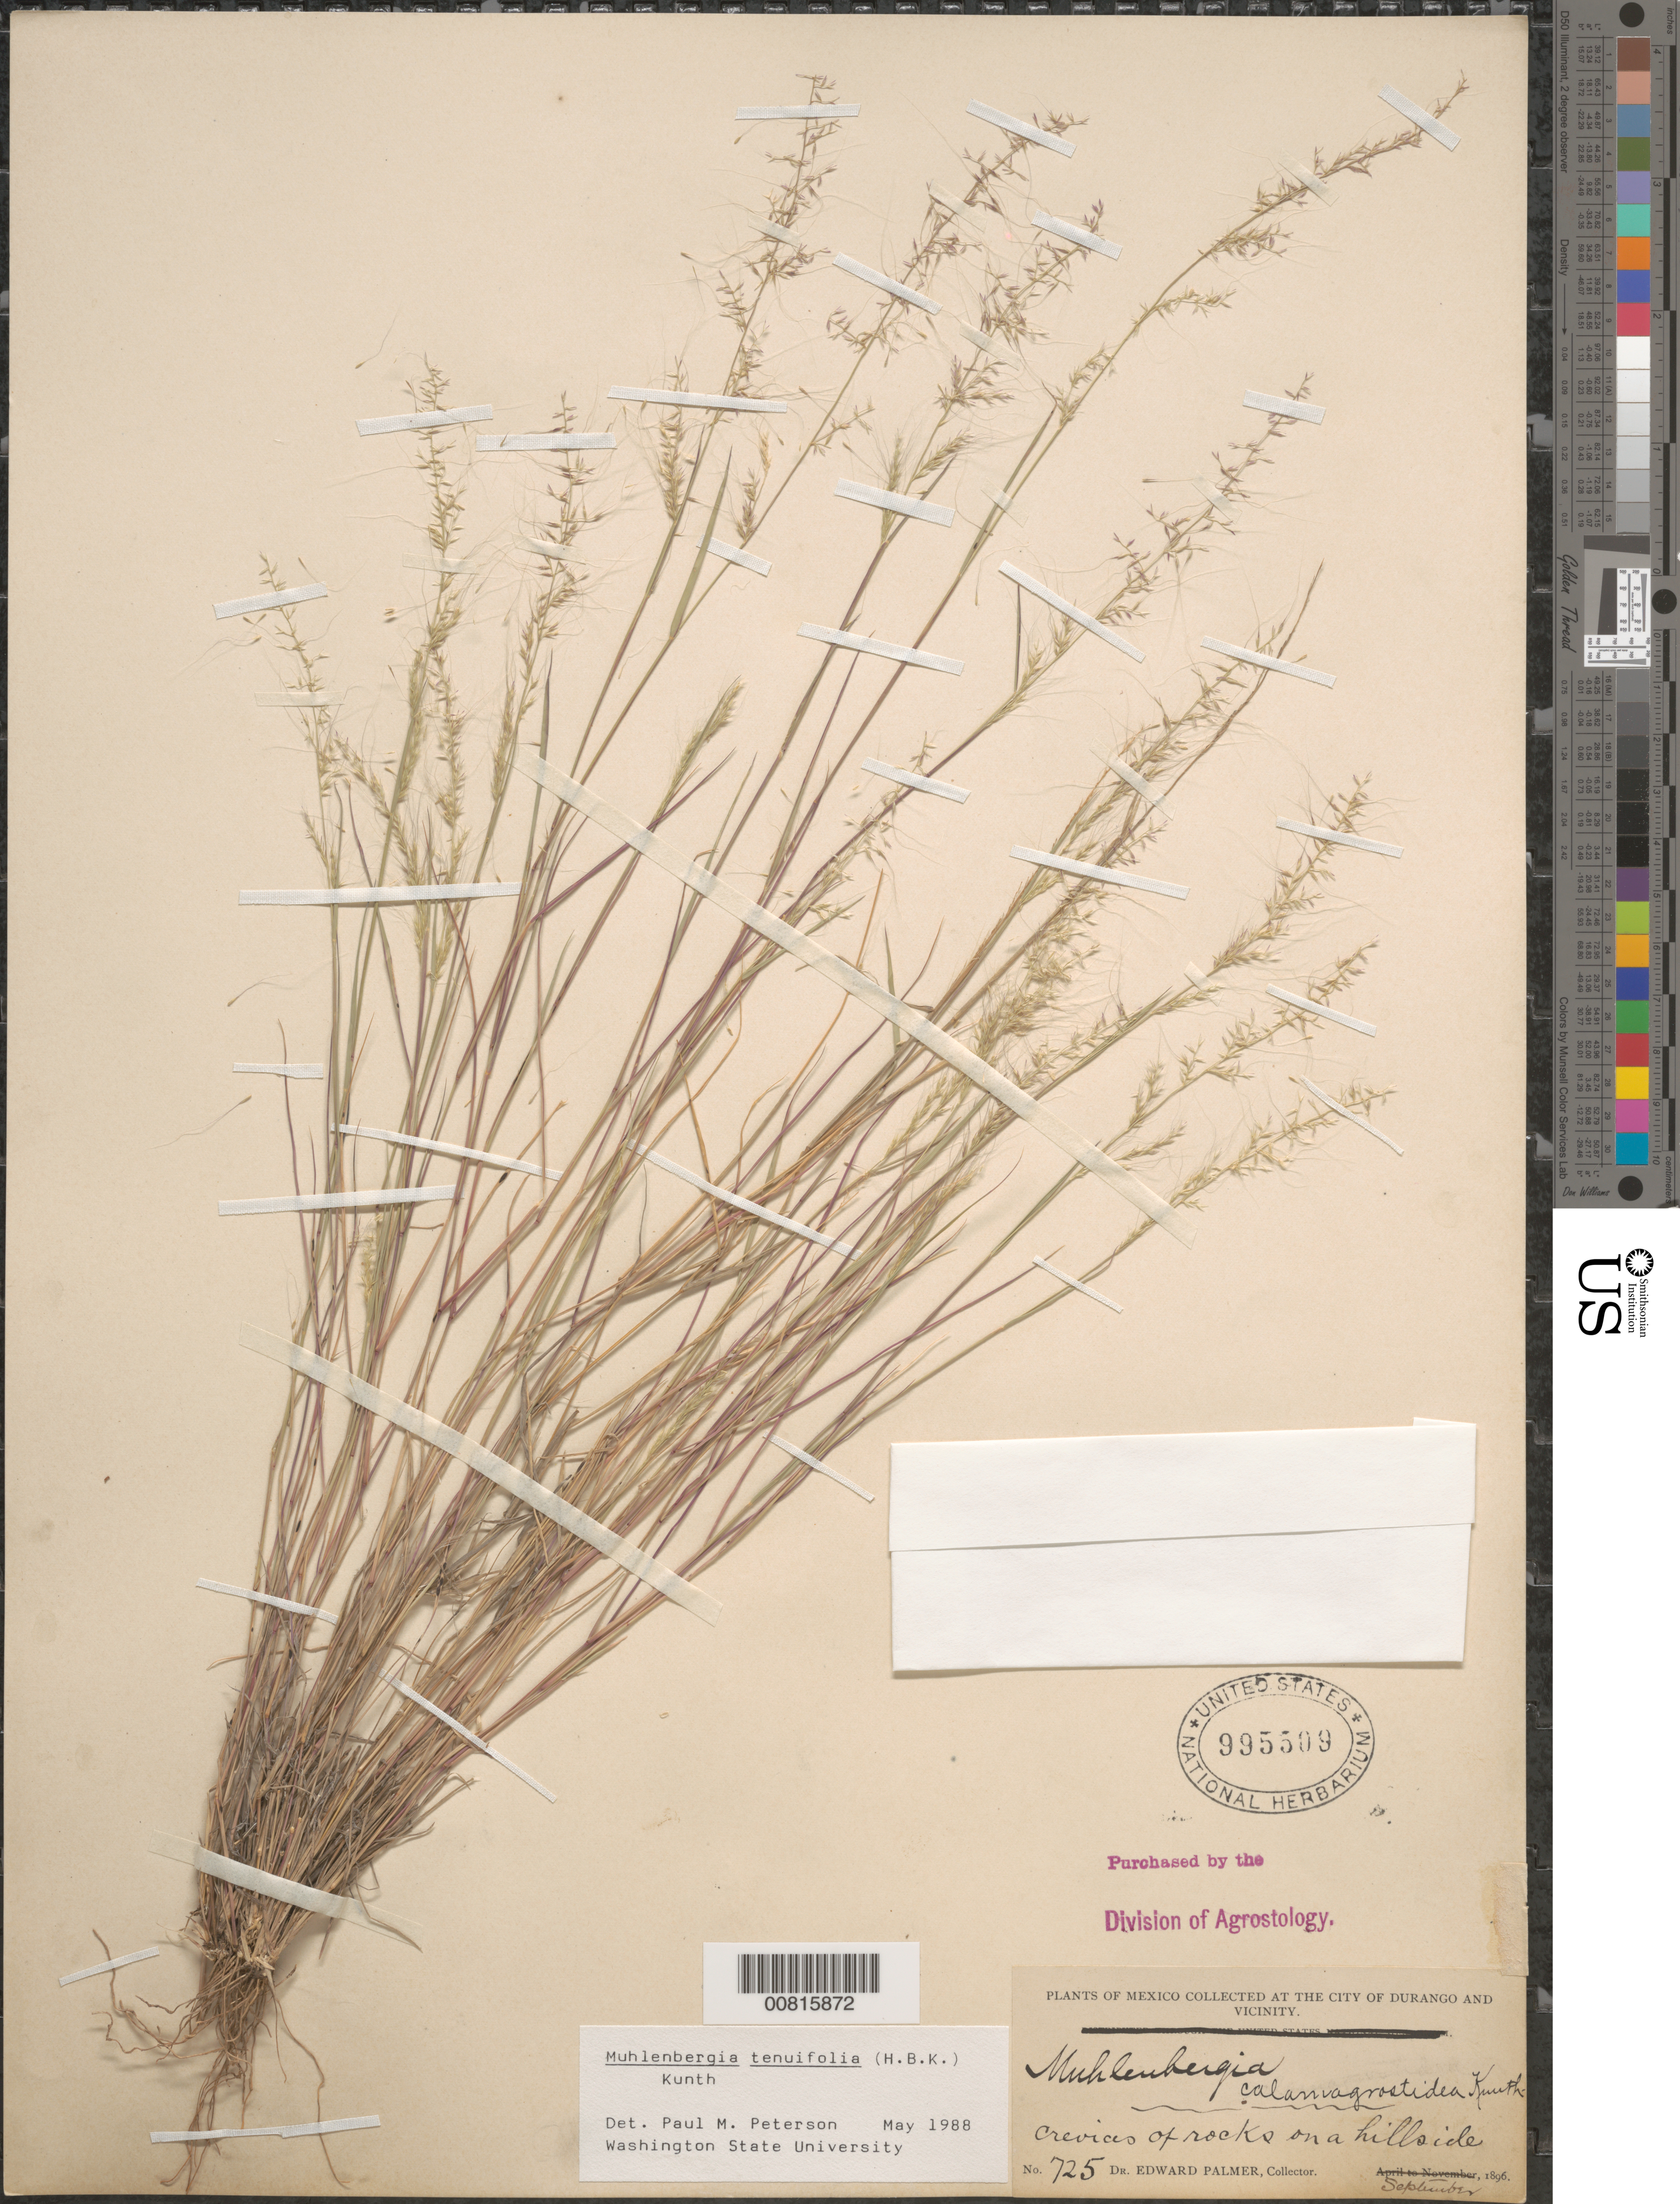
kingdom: Plantae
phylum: Tracheophyta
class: Liliopsida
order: Poales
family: Poaceae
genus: Muhlenbergia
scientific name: Muhlenbergia tenuifolia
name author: (Kunth) Kunth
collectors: E. Palmer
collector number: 725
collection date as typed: Sep 1896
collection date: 1896-09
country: Mexico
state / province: Durango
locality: Vicinity of Durango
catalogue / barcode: US 995509